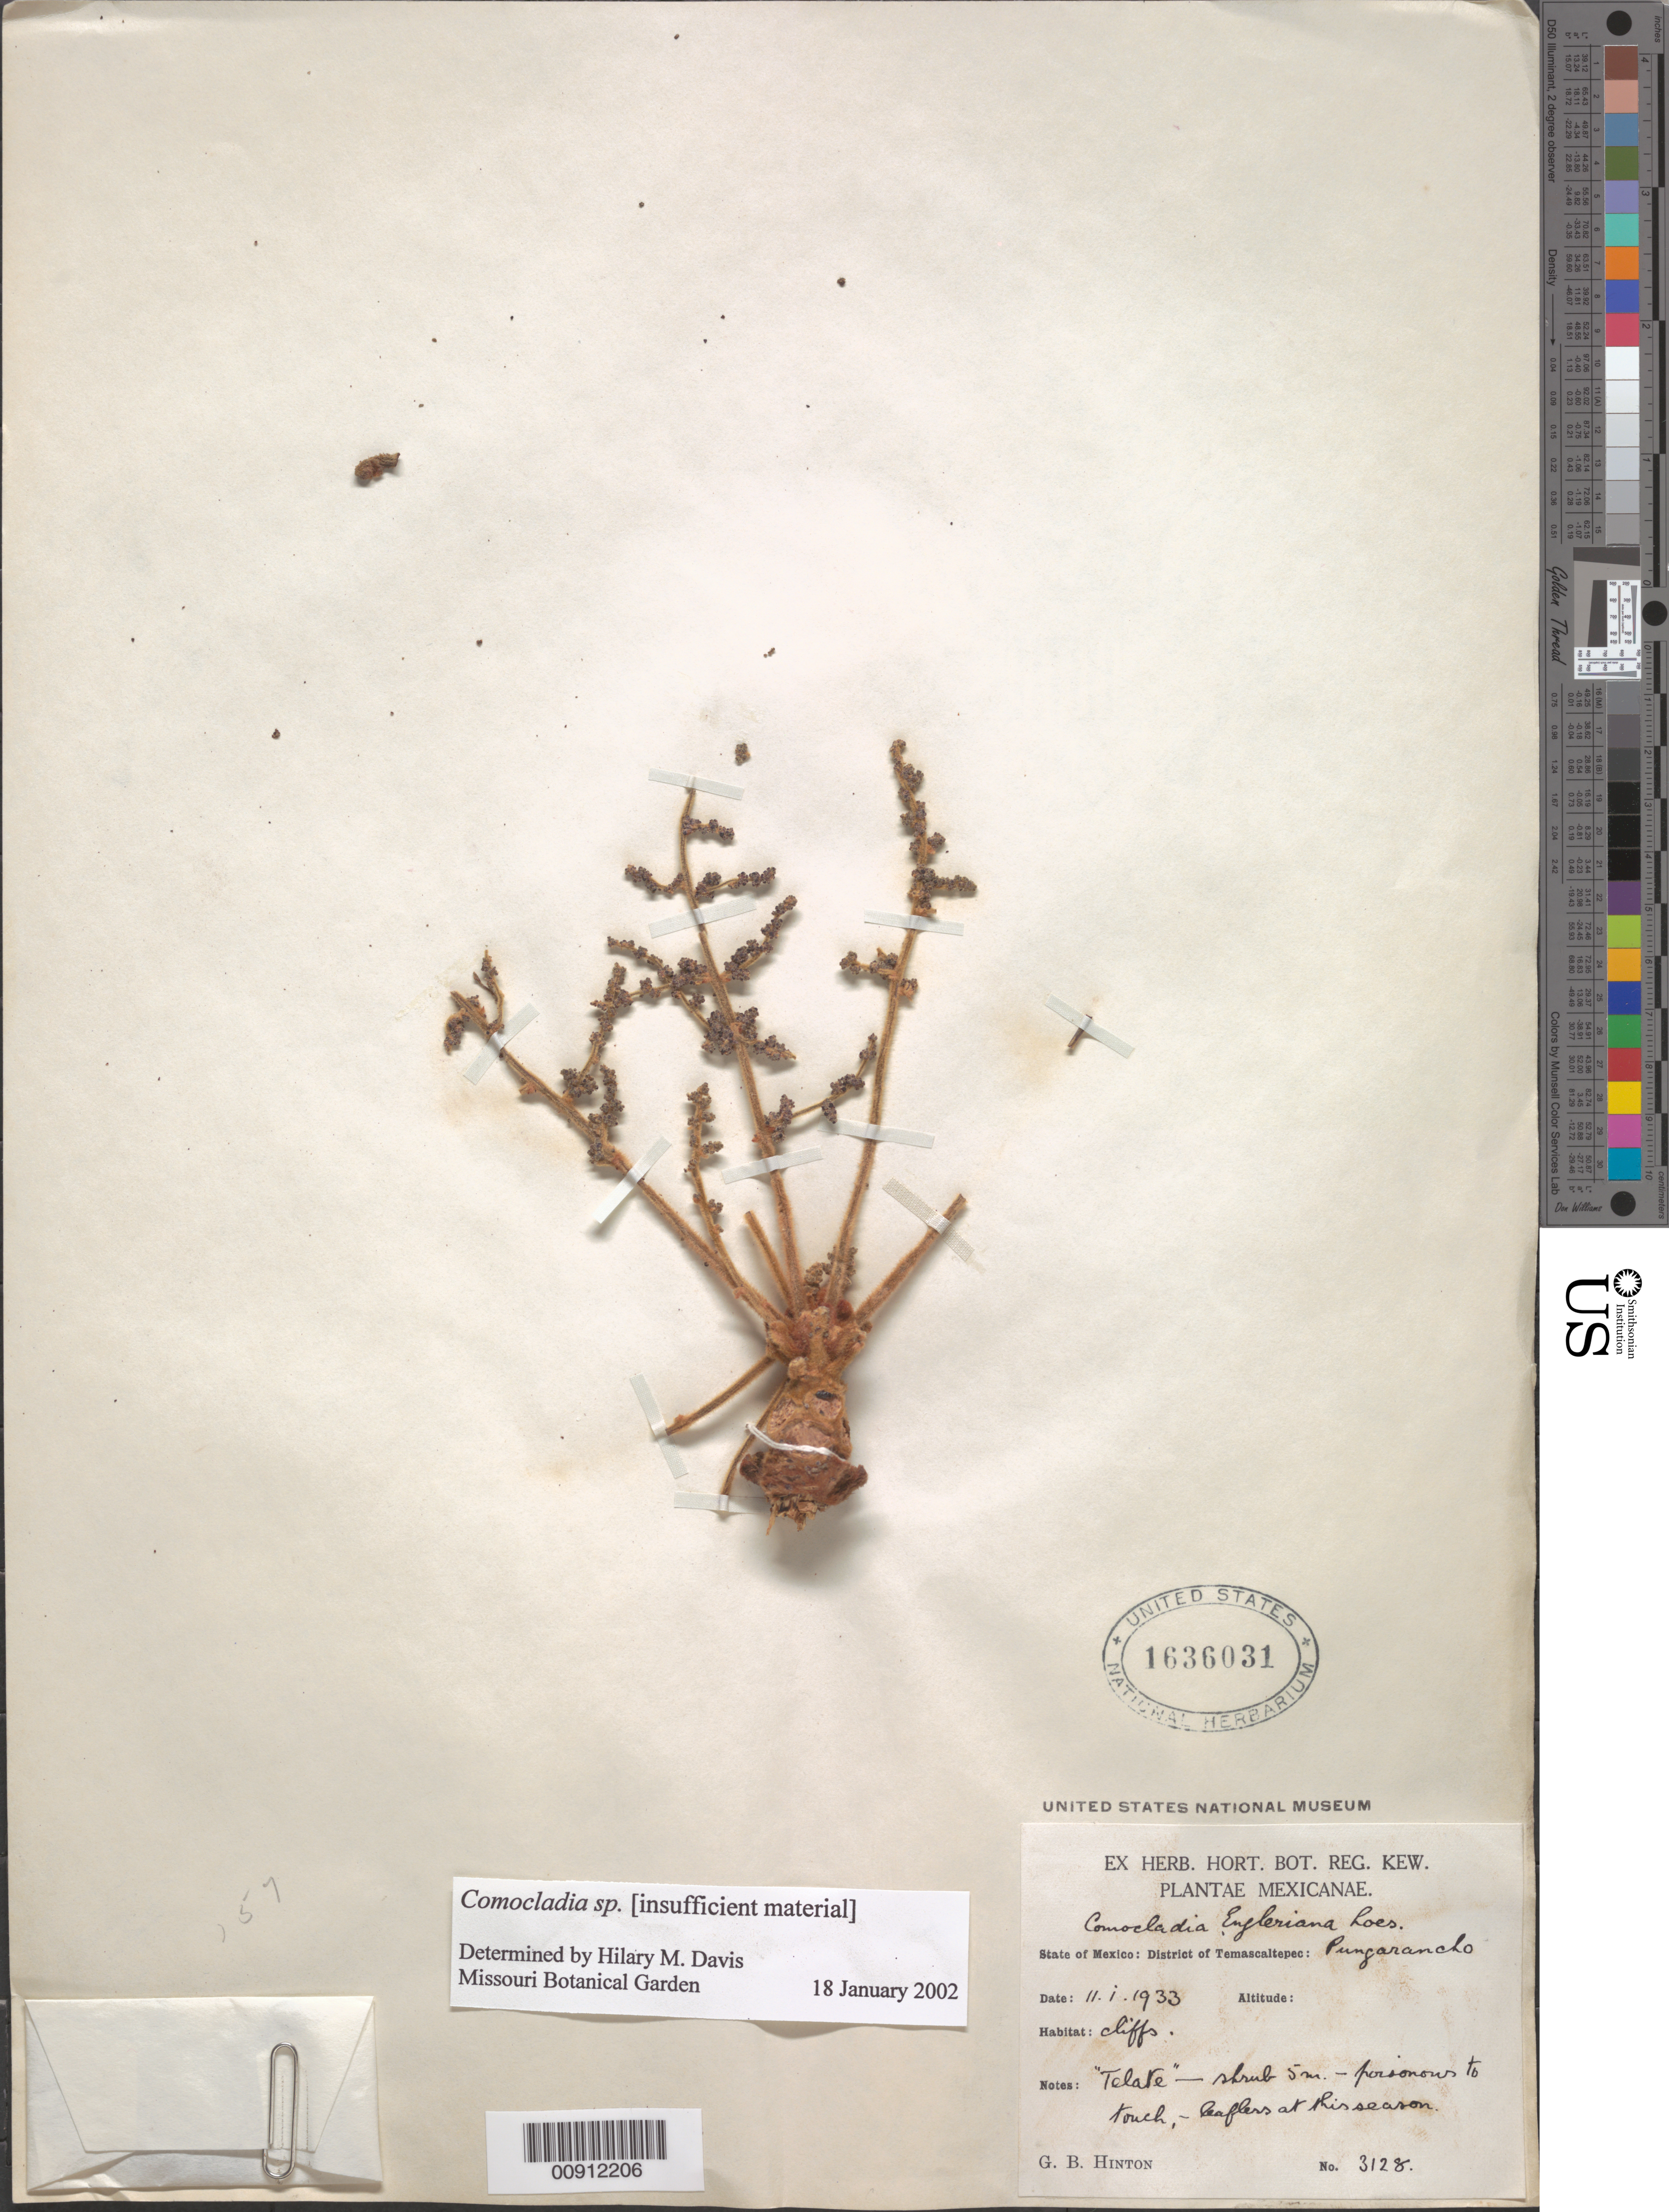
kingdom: Plantae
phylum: Tracheophyta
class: Magnoliopsida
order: Sapindales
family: Anacardiaceae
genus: Comocladia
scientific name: Comocladia sp.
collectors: G. B. Hinton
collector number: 3128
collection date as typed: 11 Jan 1933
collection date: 1933-01-11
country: Mexico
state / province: México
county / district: Temascaltepec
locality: State of Mexico: District of Temascaltepec: Pungarancho.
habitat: Cliffs.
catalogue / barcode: US 1636031